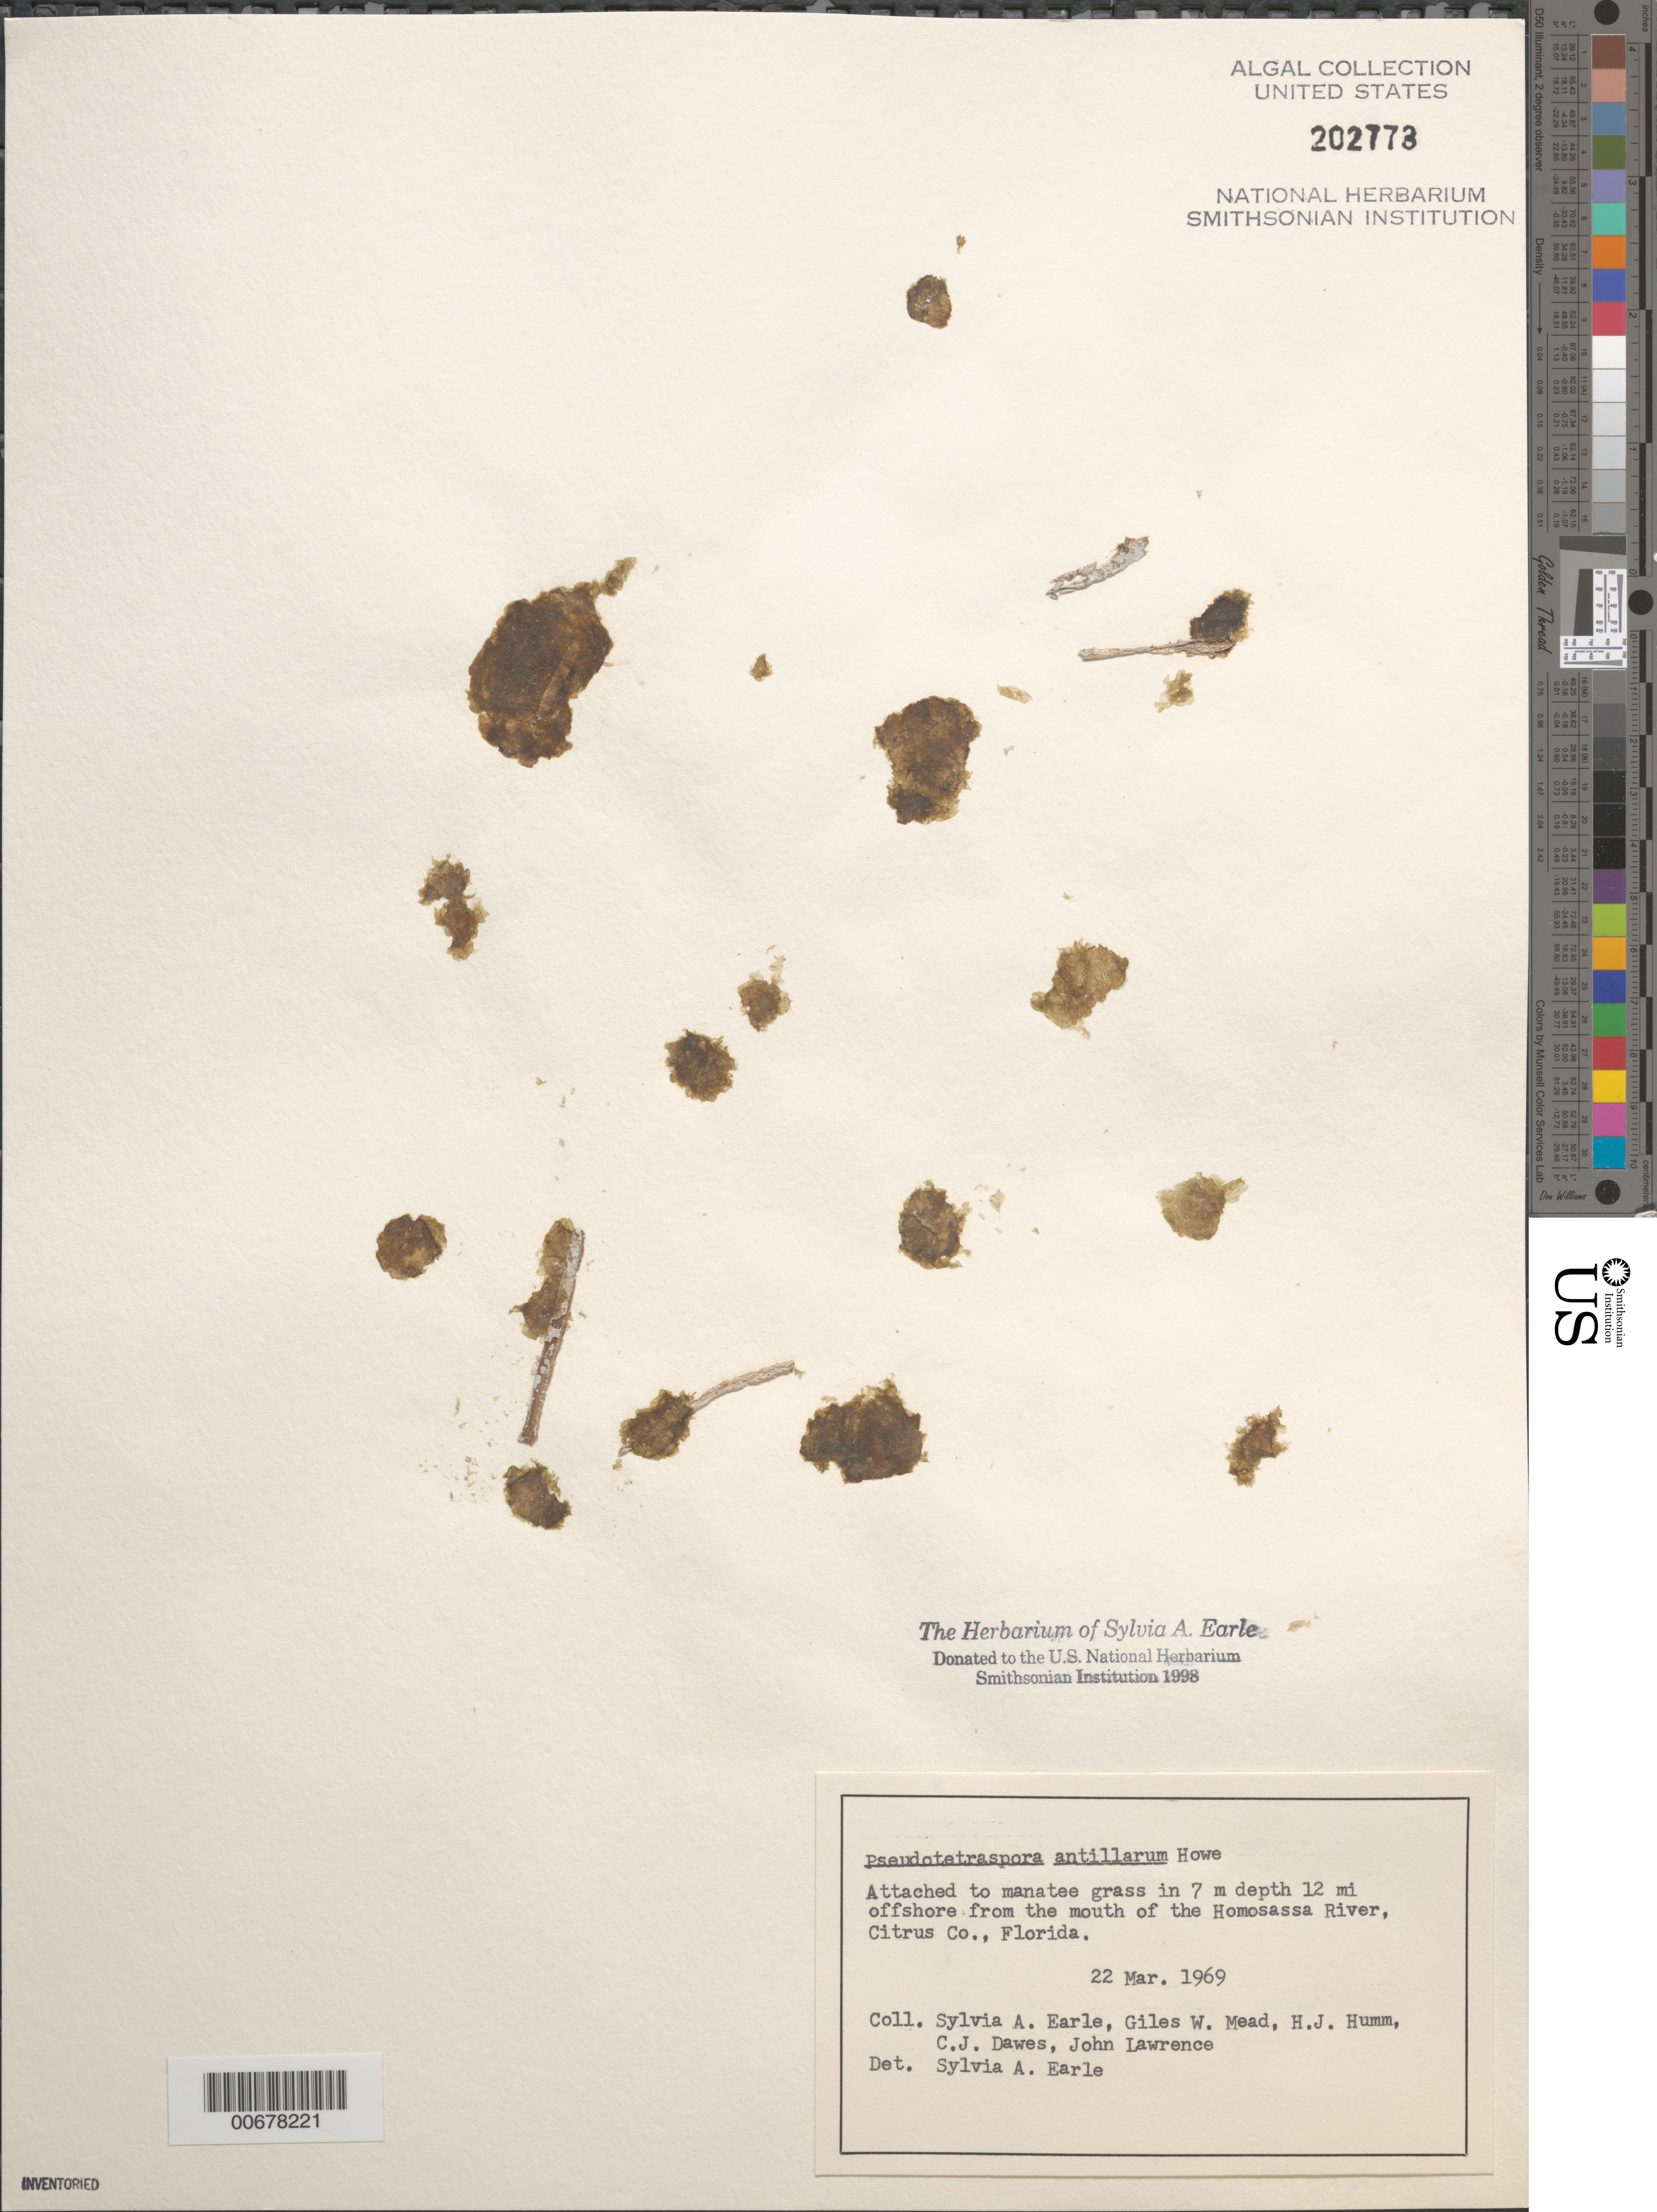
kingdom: Plantae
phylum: Chlorophyta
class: Chlorophyceae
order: Tetrasporales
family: Palmellopsidaceae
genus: Pseudotetraspora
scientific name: Pseudotetraspora marina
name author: N.Wille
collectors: S. A. Earle, G. W. Mead, H. J. Humm, C. Dawes & J. Lawrence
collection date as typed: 22 Mar 1969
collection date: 1969-03-22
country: United States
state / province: Florida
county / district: Citrus County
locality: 12 miles off Homosassa River mouth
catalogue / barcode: US 202773